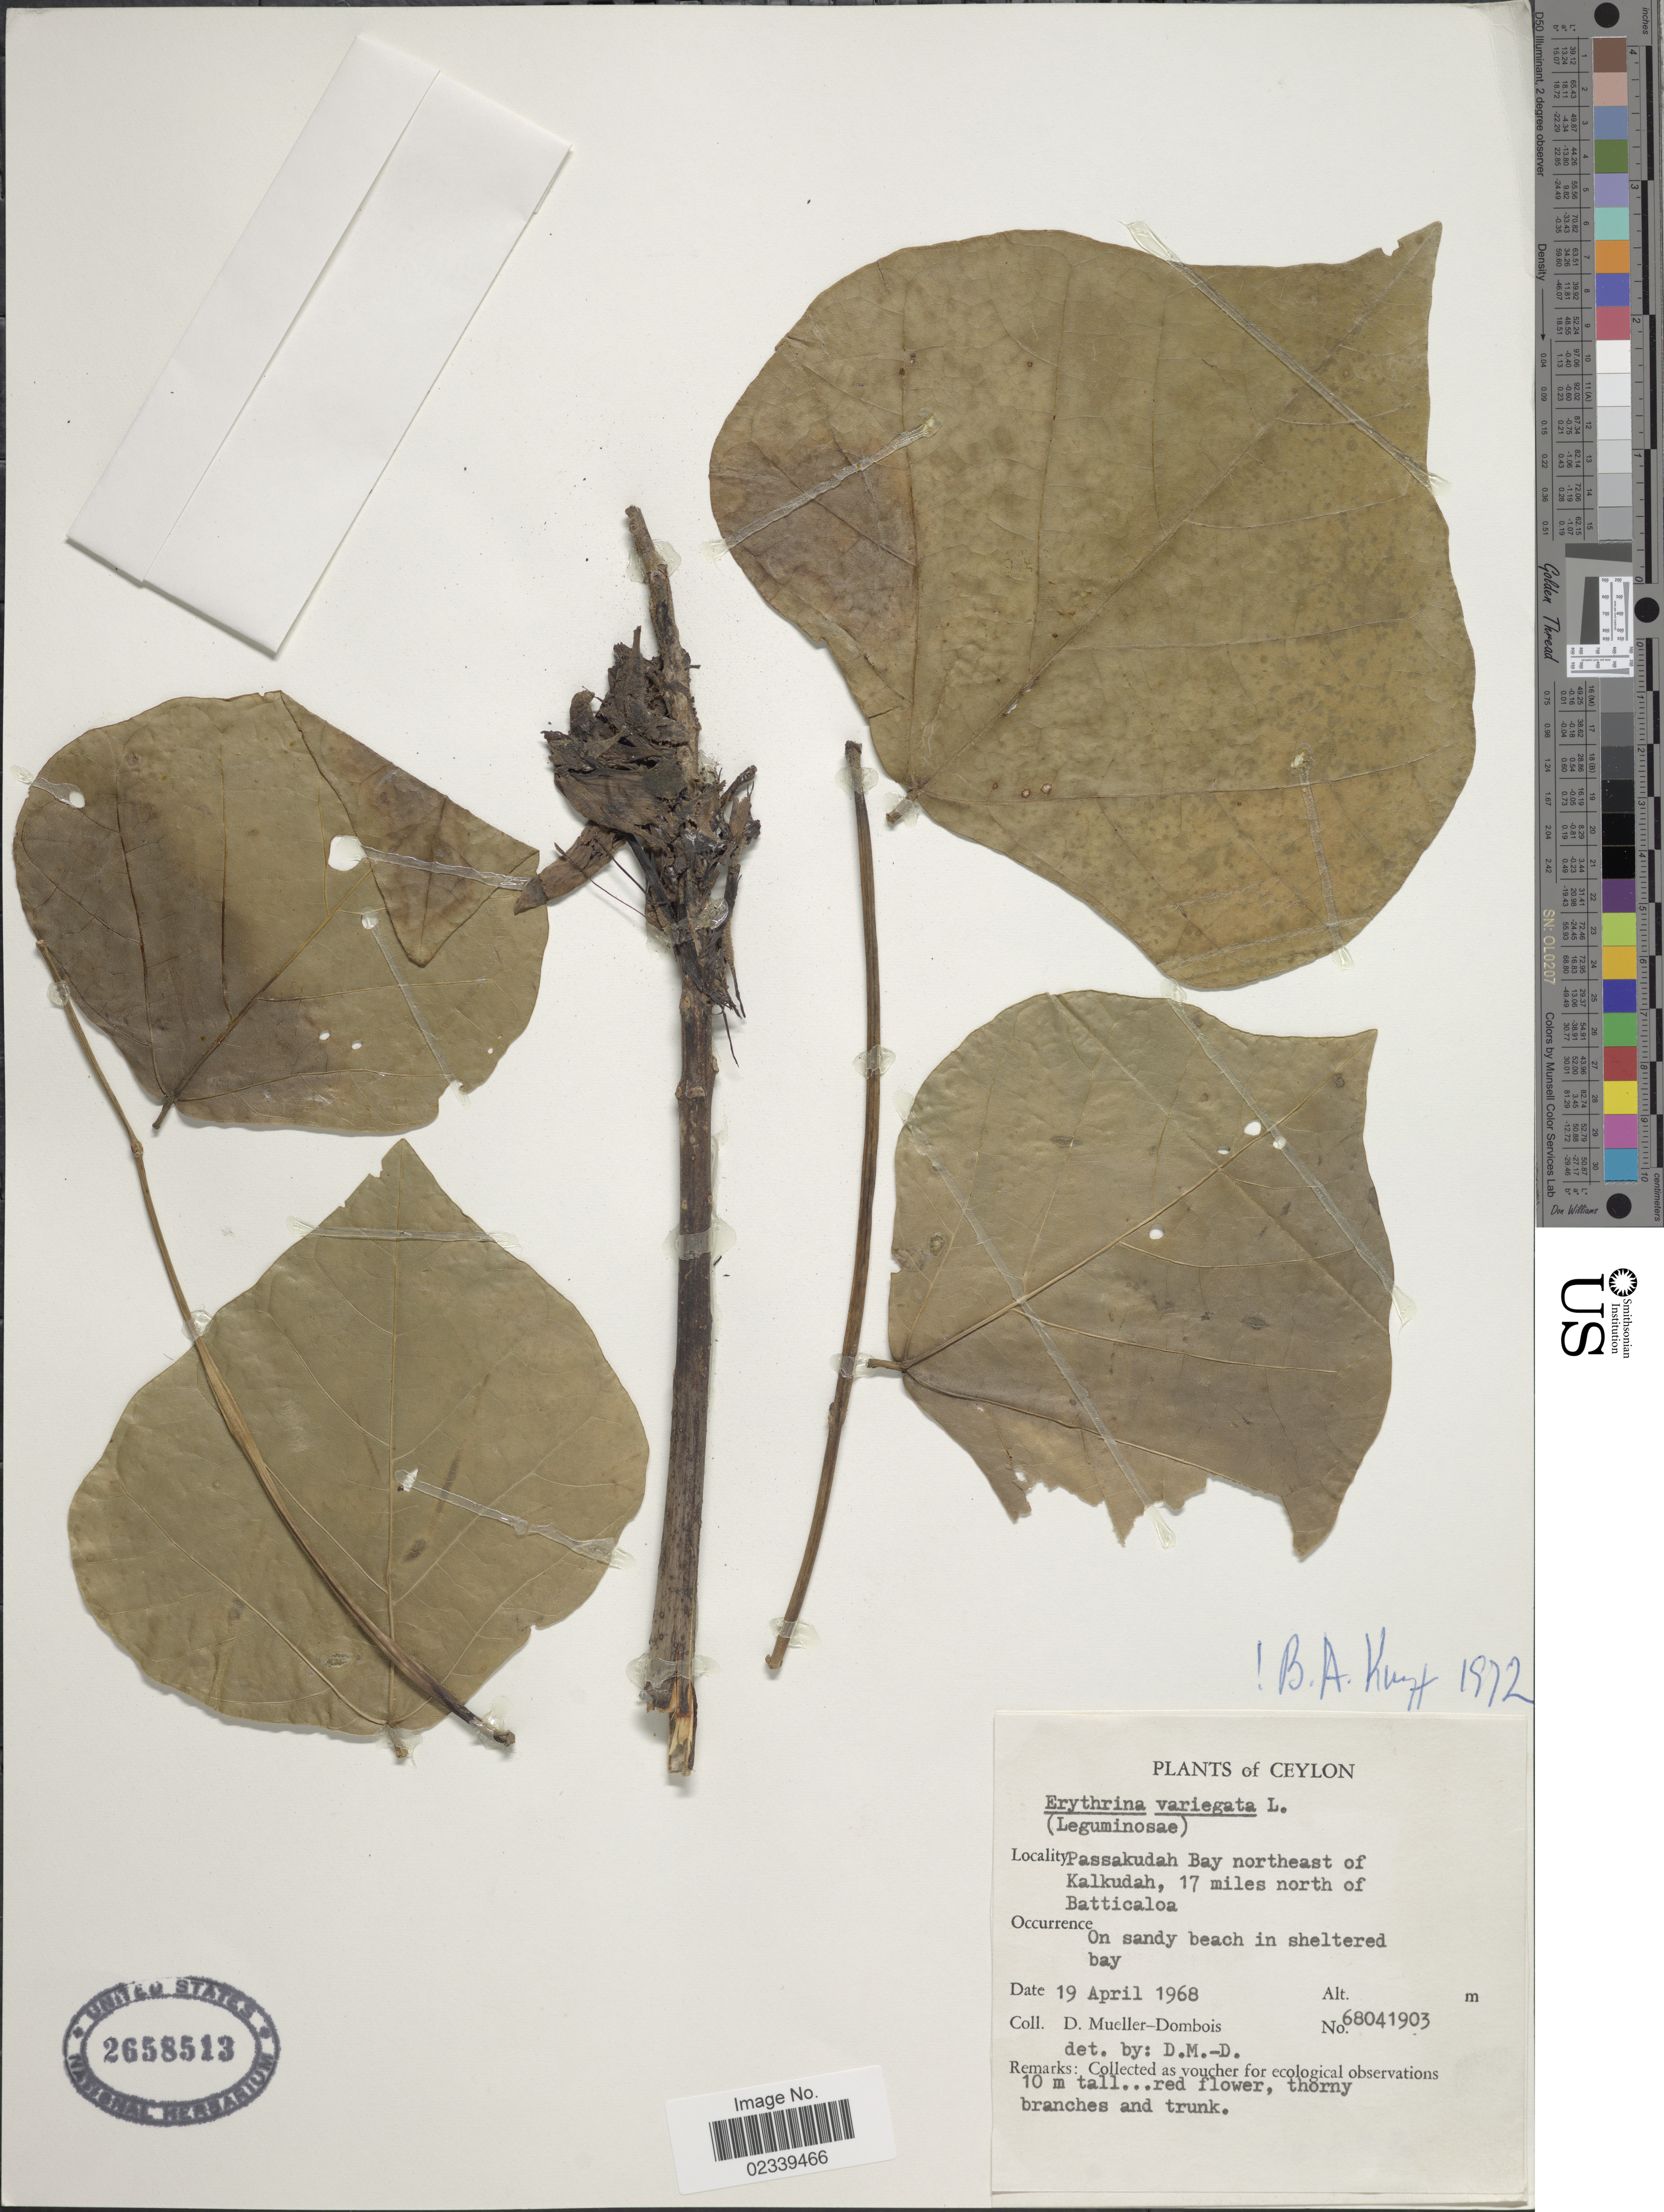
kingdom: Plantae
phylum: Tracheophyta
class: Magnoliopsida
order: Fabales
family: Fabaceae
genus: Erythrina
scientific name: Erythrina variegata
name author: L.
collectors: D. Mueller-Dombois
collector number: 68041903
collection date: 1968-04-19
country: Sri Lanka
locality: Ceylon, Passakudah Bay northeast of Kalkudah, 17 miles north of Batticaloa, on sandy beach in sheltered bay.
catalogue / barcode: US 2658513